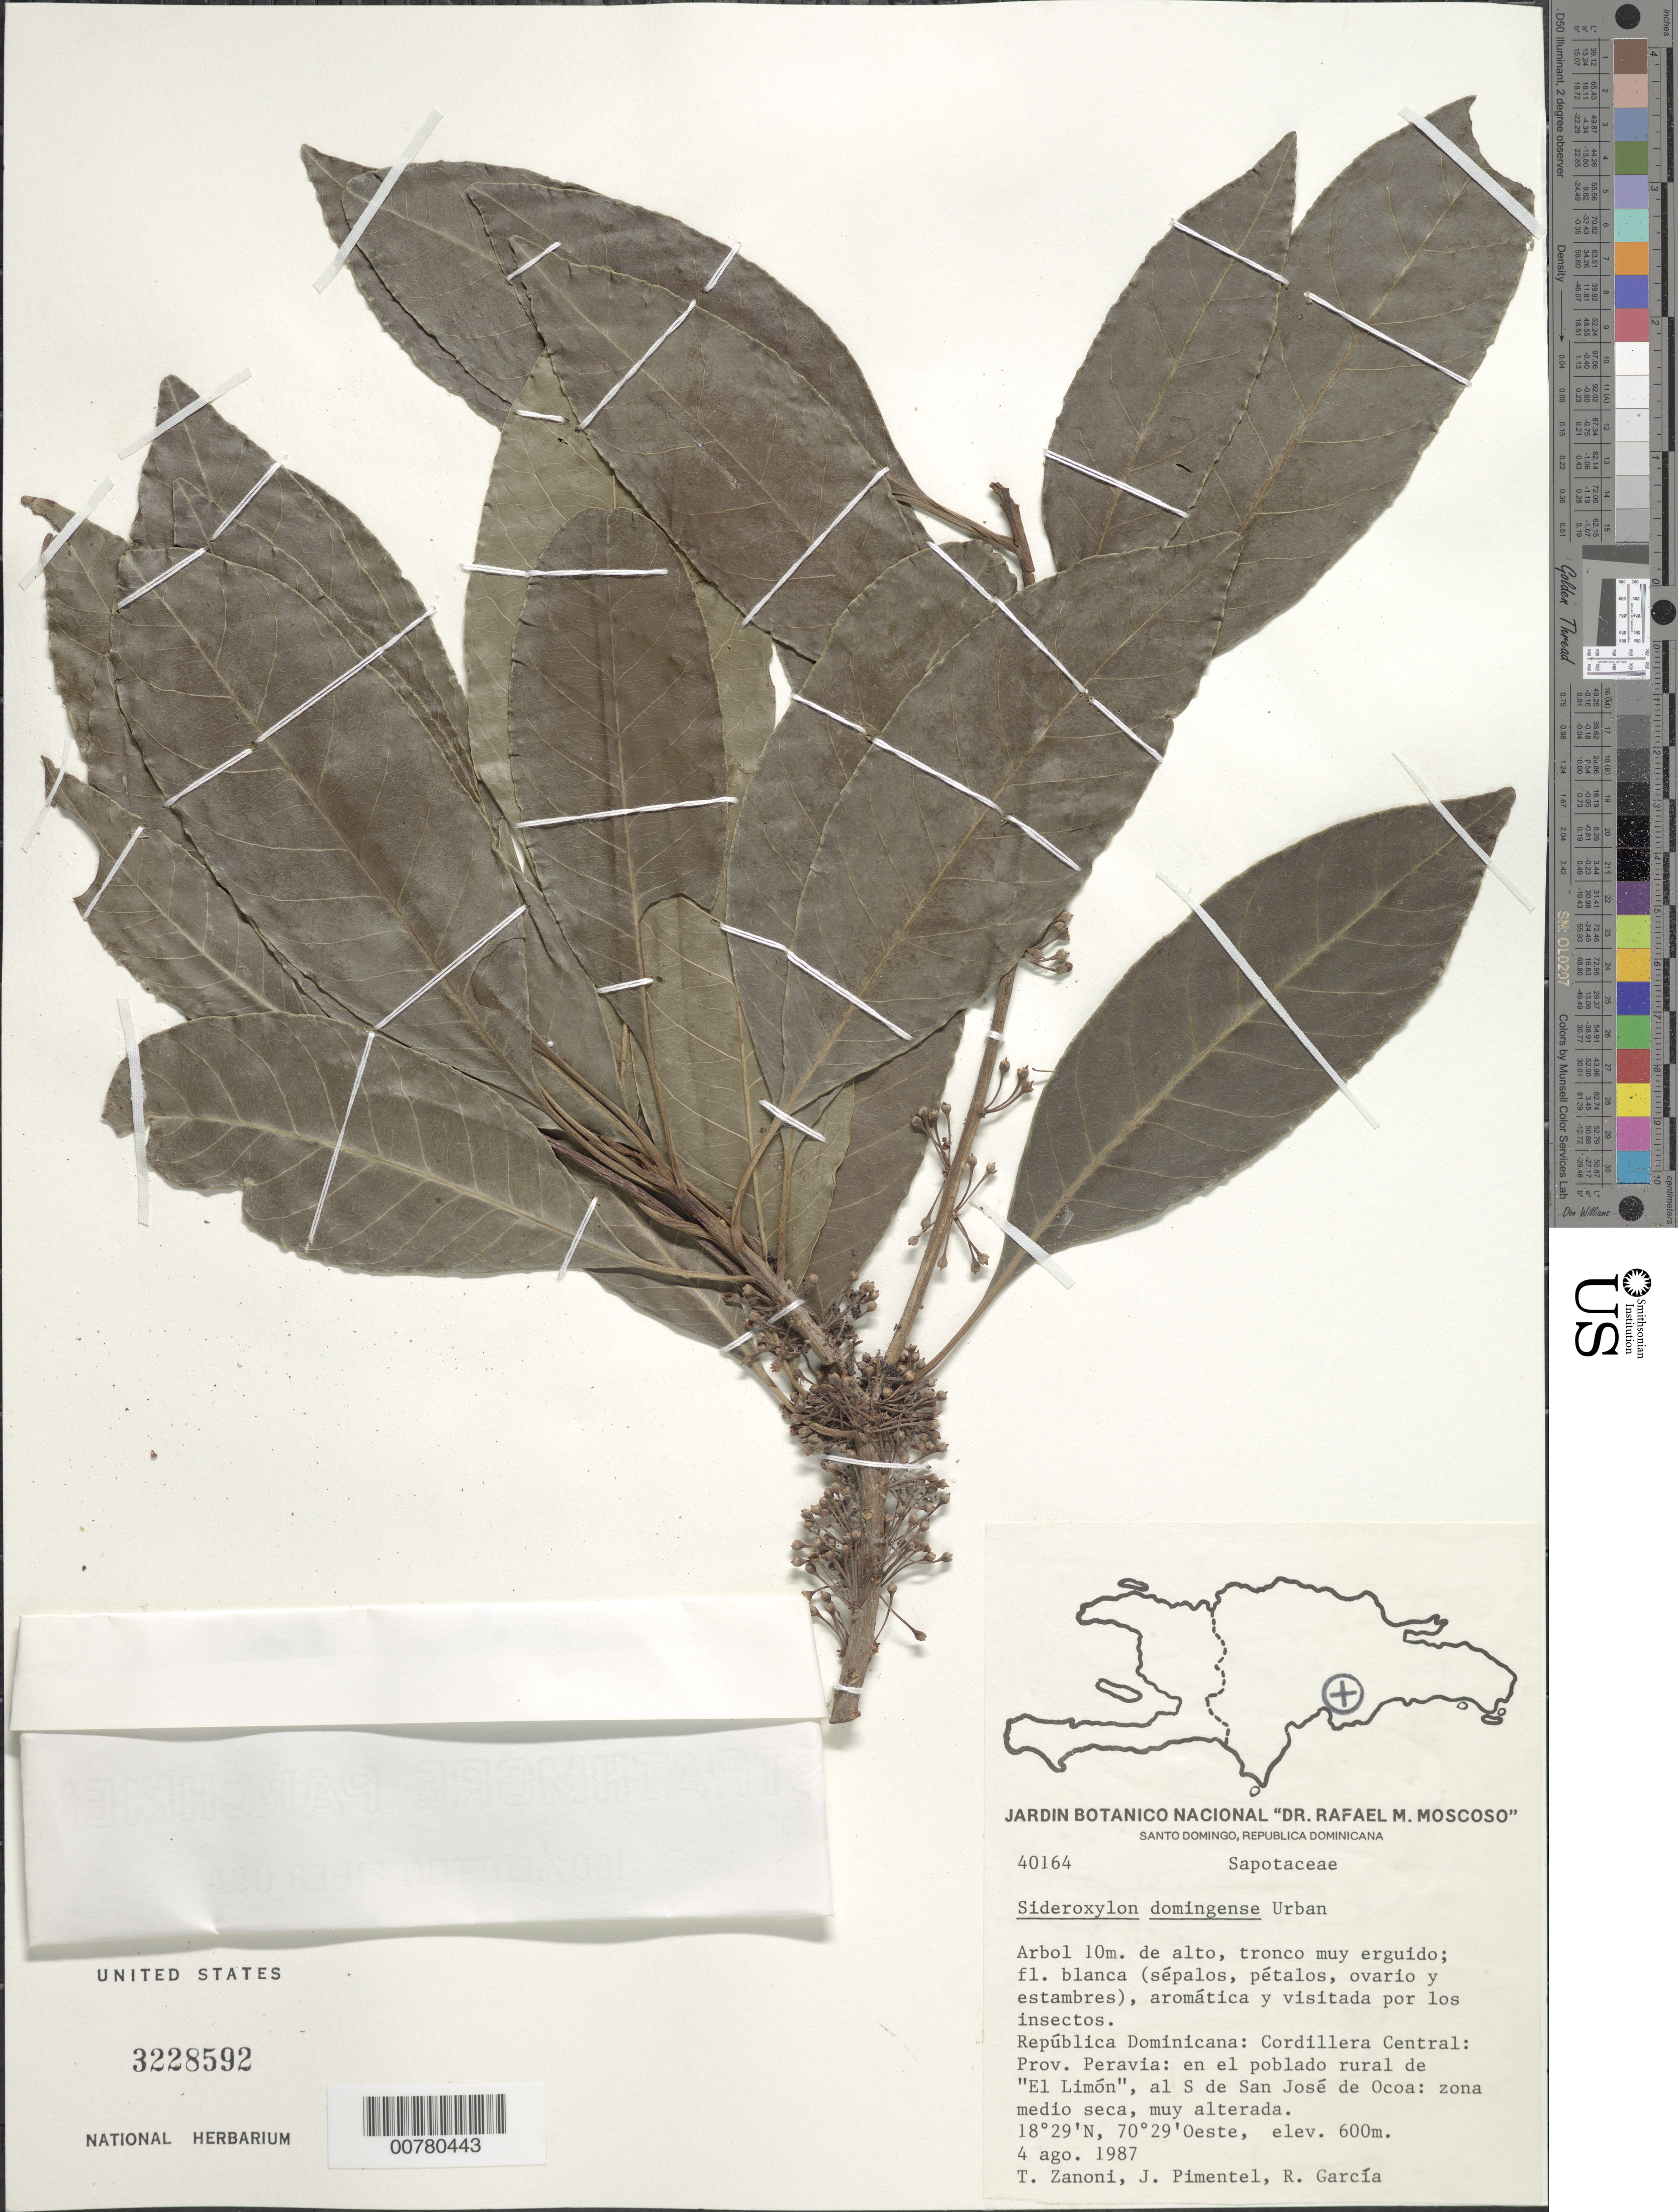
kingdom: Plantae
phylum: Tracheophyta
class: Magnoliopsida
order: Ericales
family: Sapotaceae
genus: Sideroxylon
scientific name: Sideroxylon foetidissimum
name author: Jacq.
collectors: T. A. Zanoni, J. Pimentel & R. G. García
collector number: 40164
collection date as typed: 04 Aug 1987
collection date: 1987-08-04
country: Dominican Republic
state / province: Peravia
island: Hispaniola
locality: Cordillera Central, in rural village of "El Limón", south of San José de Ocoa.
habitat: Dry zone, very disturbed.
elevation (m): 600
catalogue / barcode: US 3228592